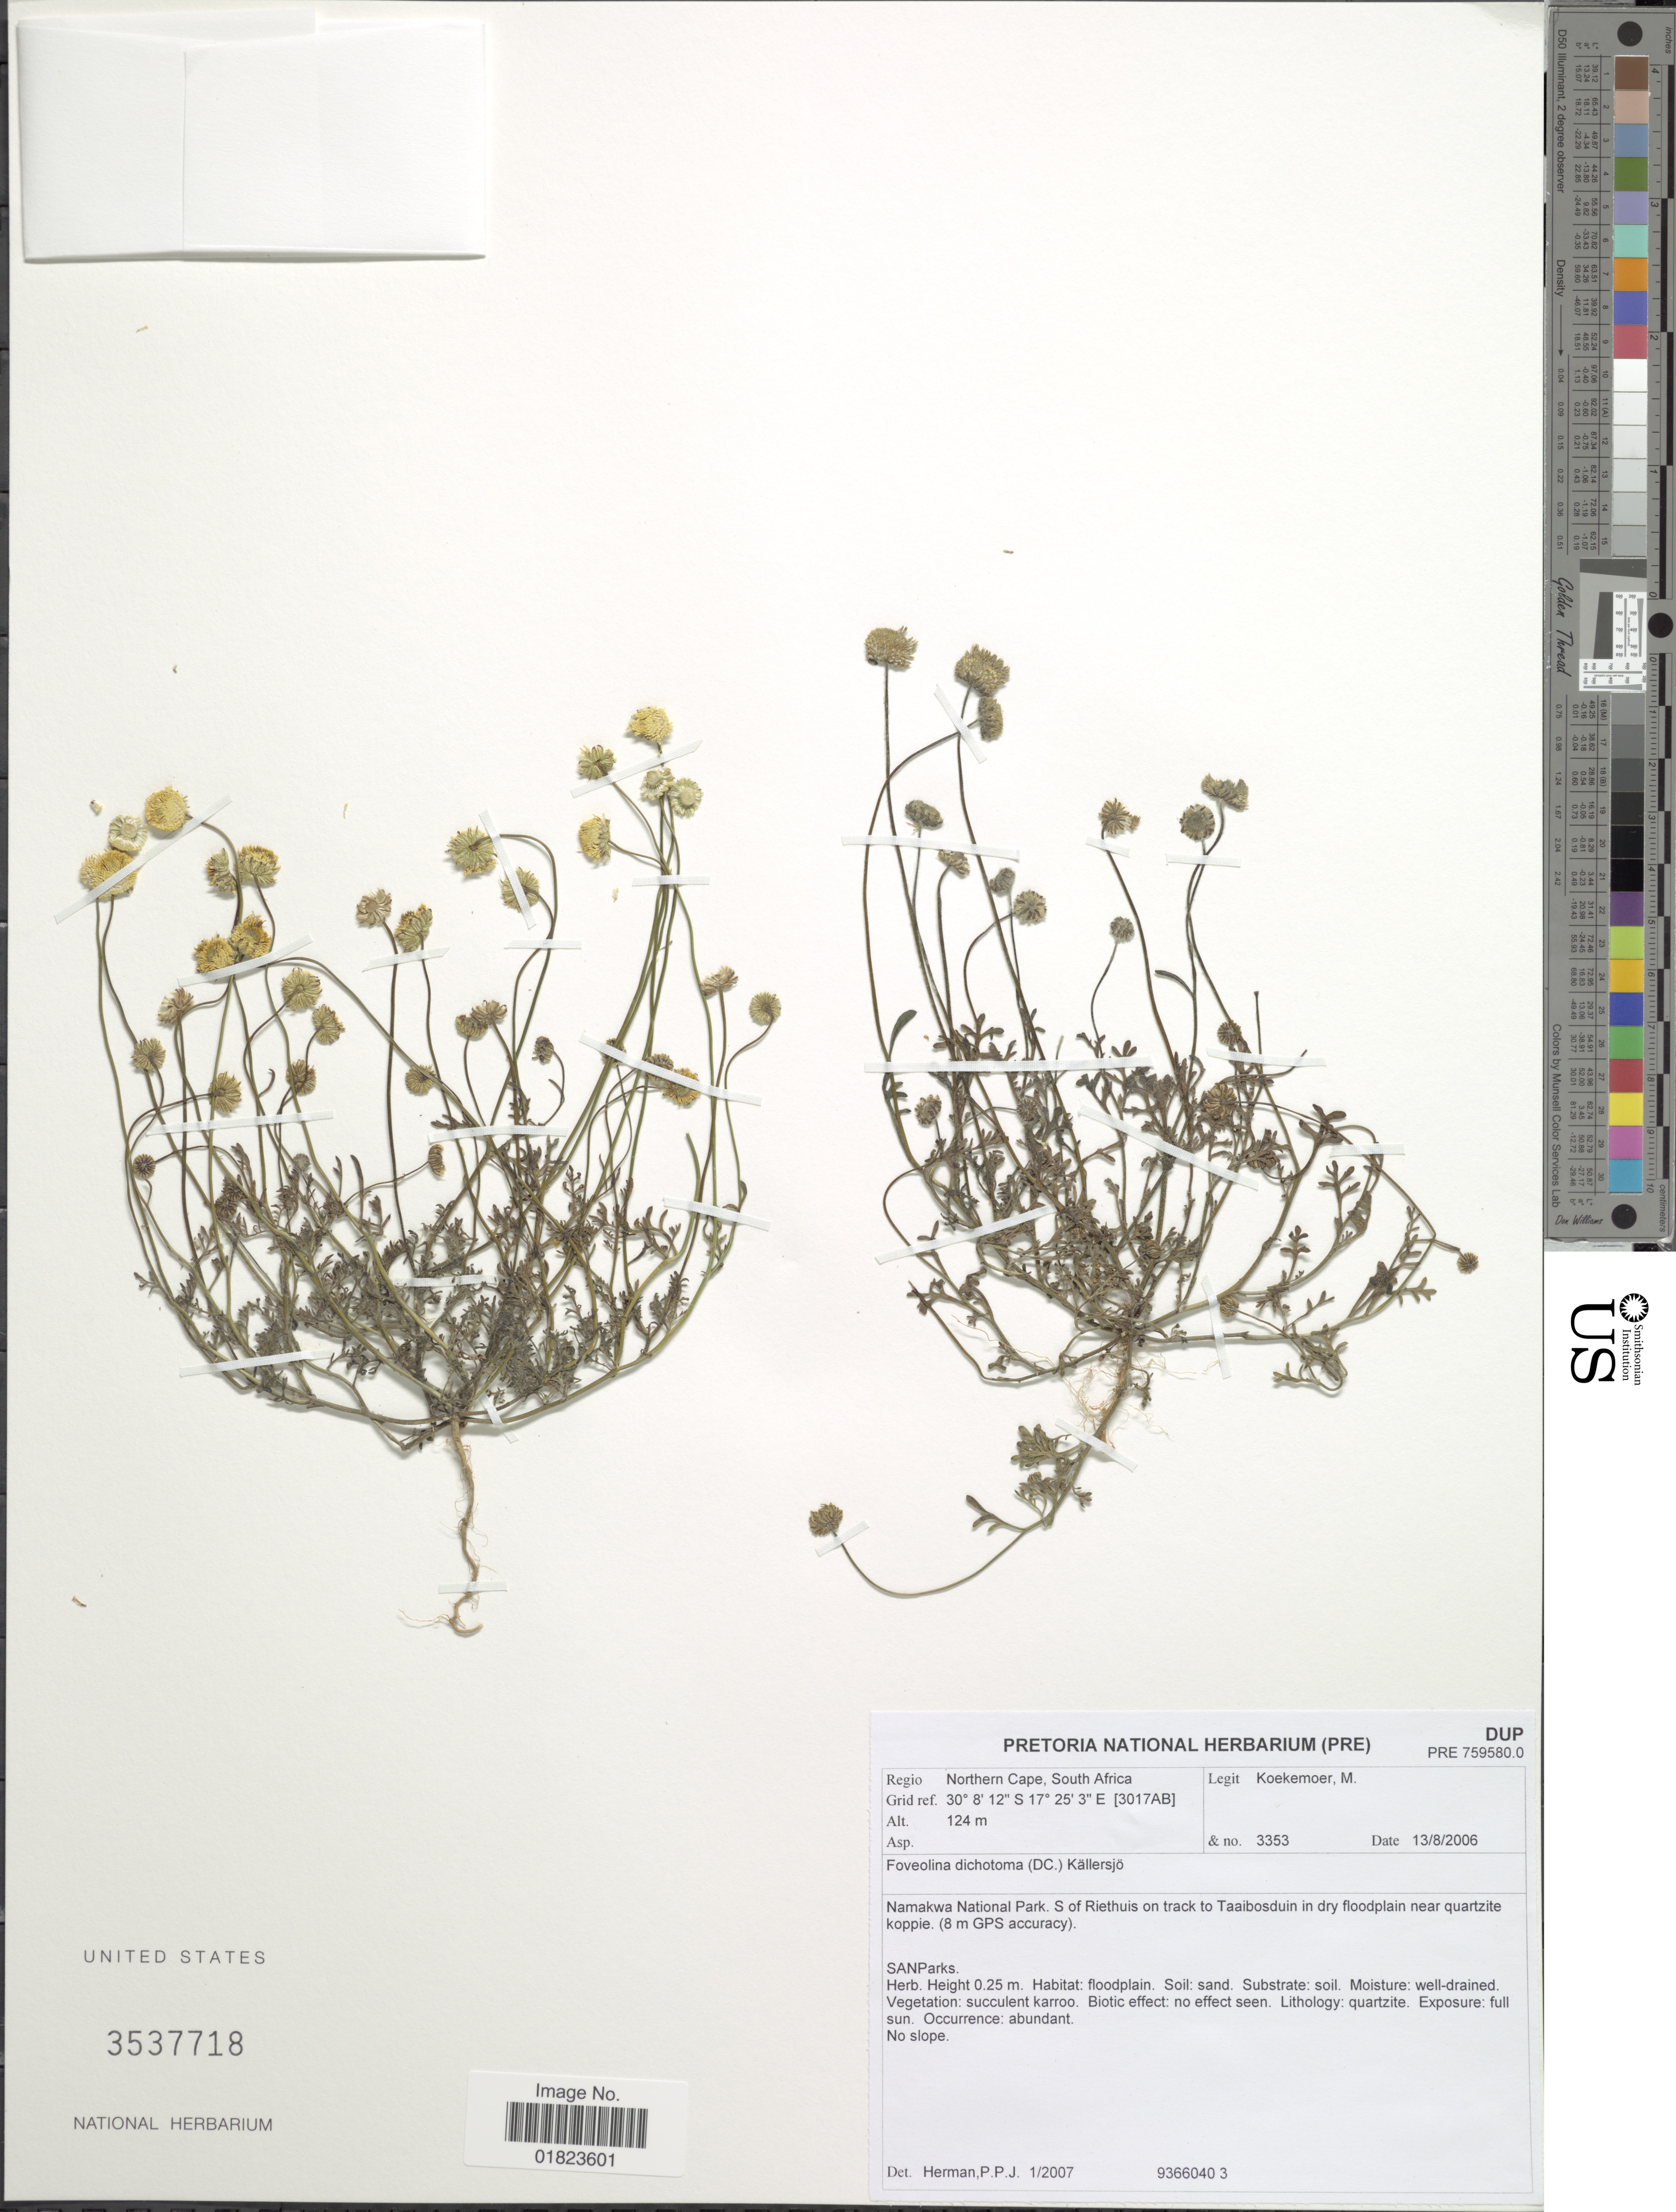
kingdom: Plantae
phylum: Tracheophyta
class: Magnoliopsida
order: Asterales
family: Asteraceae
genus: Foveolina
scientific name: Foveolina dichotoma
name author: (DC.) Källersjö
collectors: M. Koekemoer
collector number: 3353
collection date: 2006-08-13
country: South Africa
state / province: Northern Cape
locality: Regio, Northern Cape, South Africa. Namakwa National Park. S. of Riethuis on track to Taaibosduin in dry floodplain near quartzite koppie. (8 m GPS accuracy)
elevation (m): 124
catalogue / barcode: US 3537718